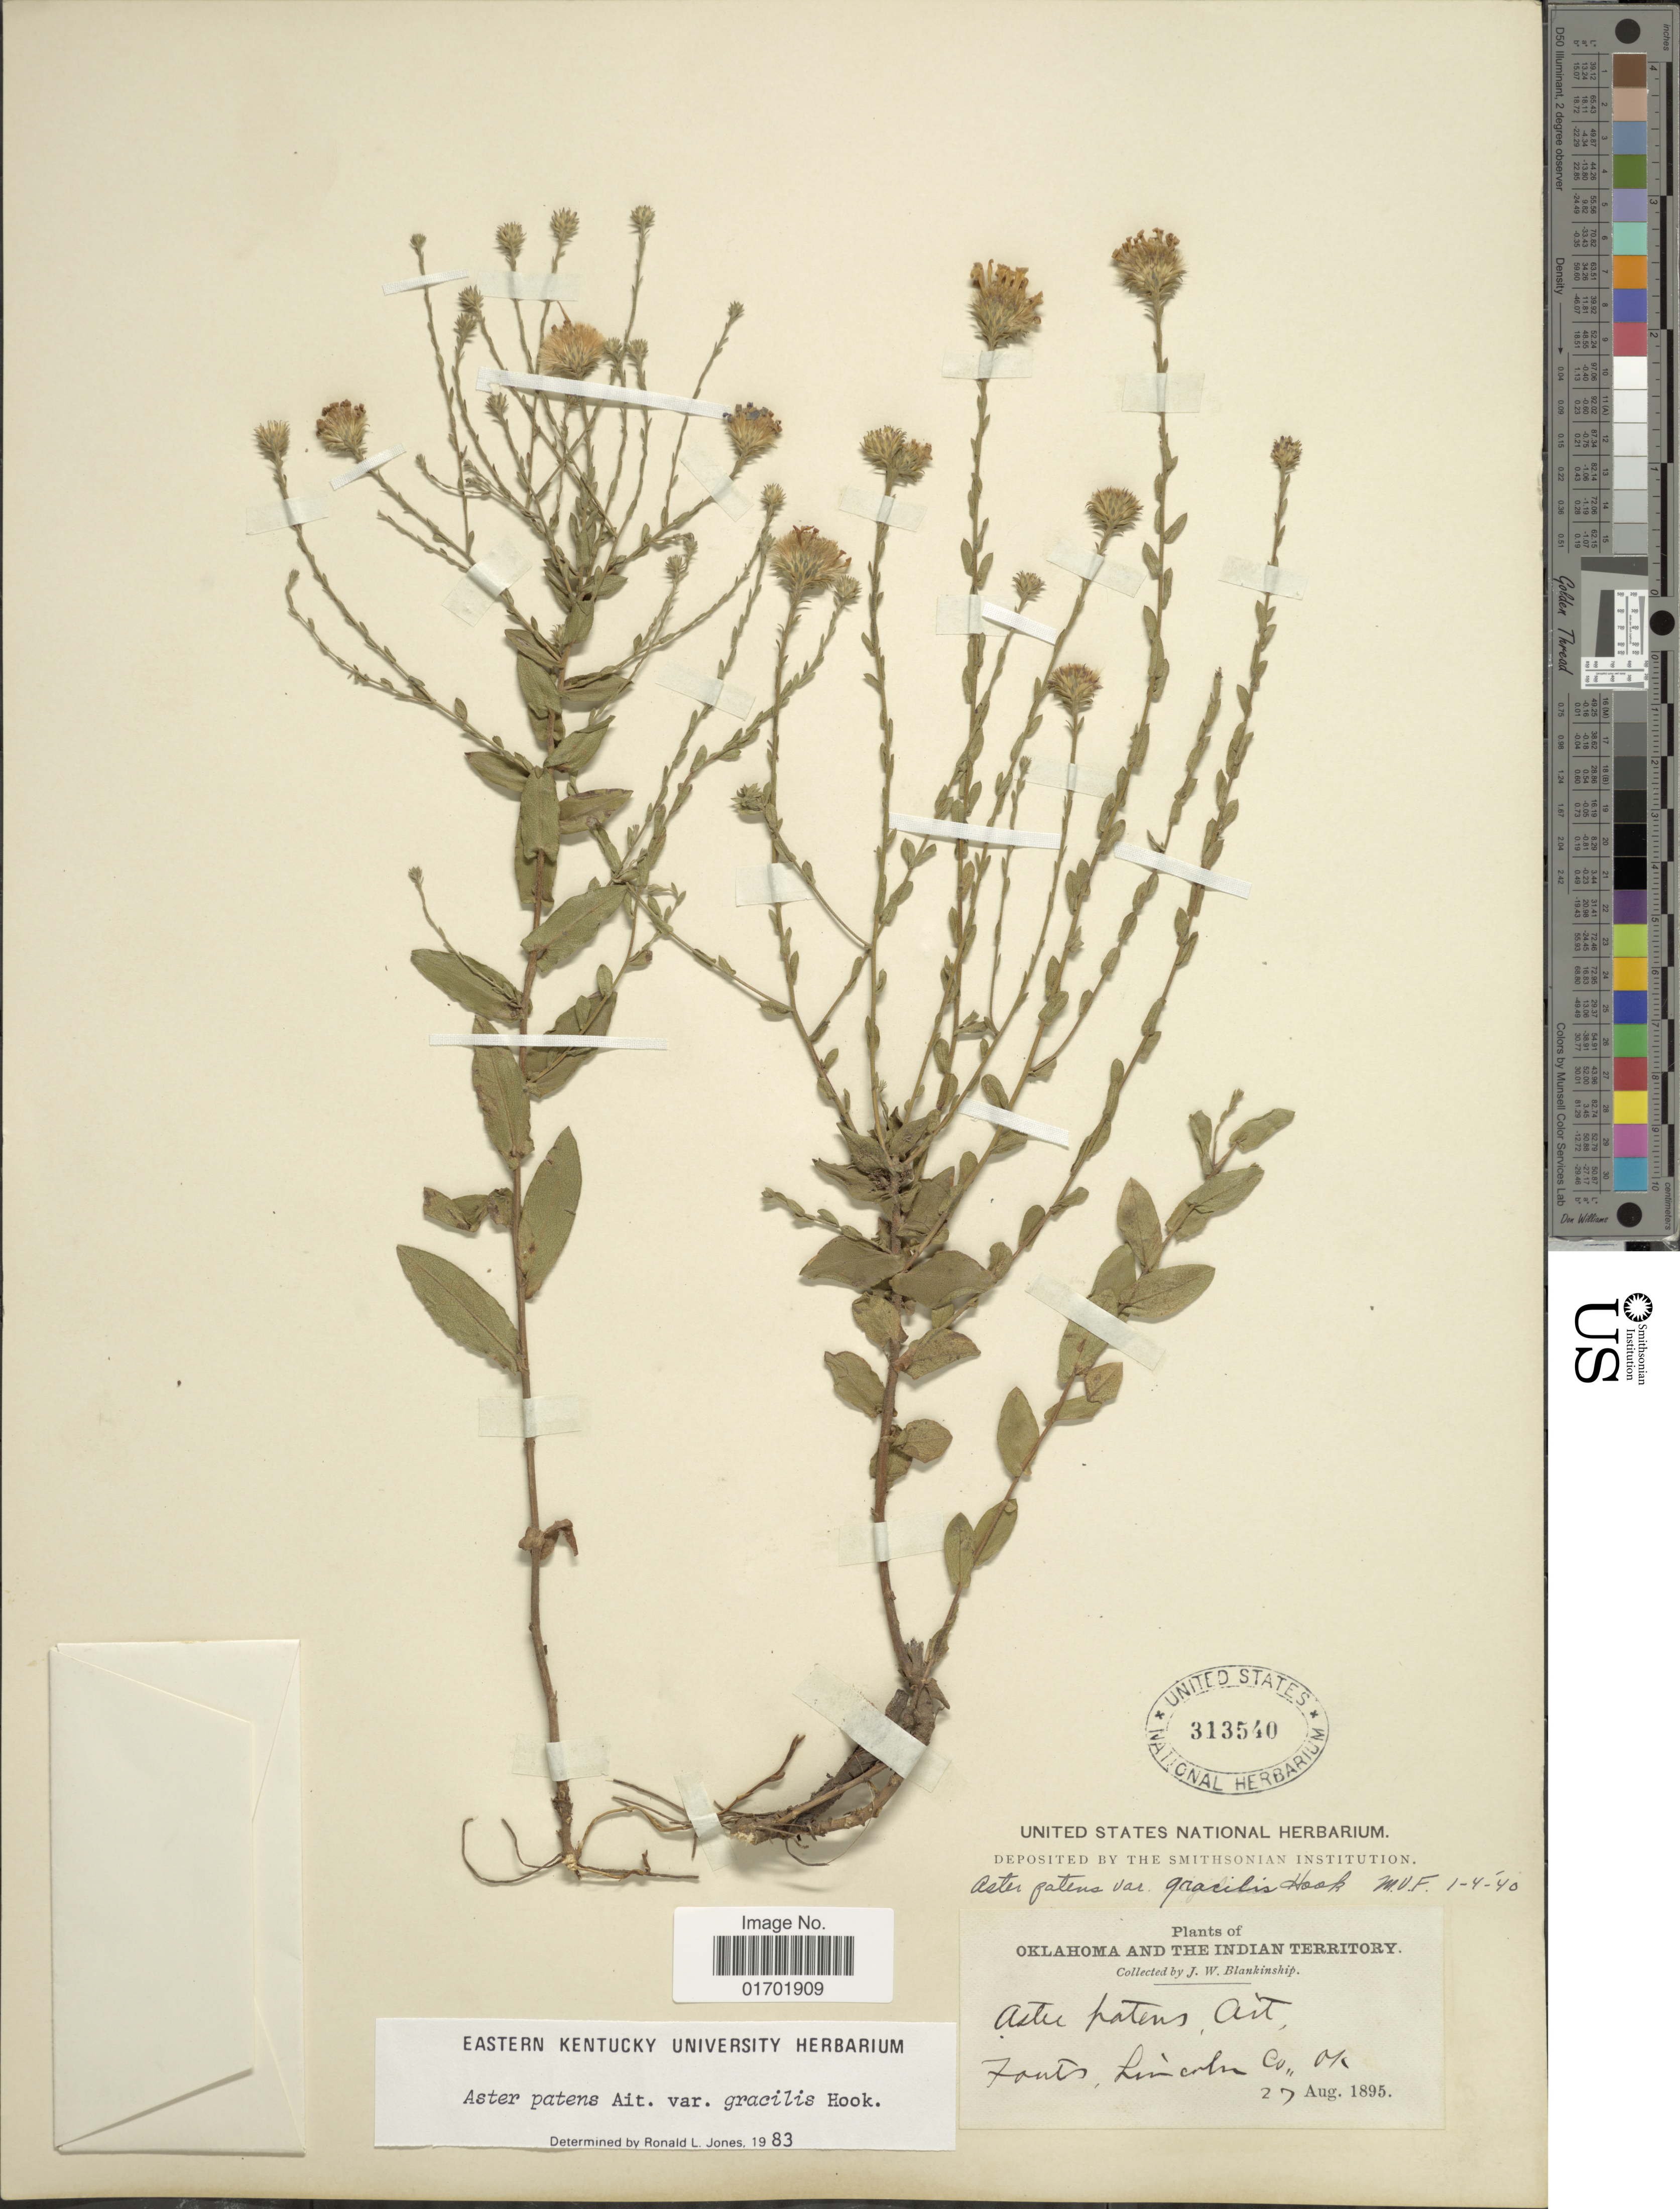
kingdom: Plantae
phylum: Tracheophyta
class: Magnoliopsida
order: Asterales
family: Asteraceae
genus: Symphyotrichum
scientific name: Symphyotrichum patens var. gracile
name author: (Hook.) G.L. Nesom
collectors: J. W. Blankinship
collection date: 1895-08-27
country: United States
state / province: Oklahoma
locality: The Indian Territory, Fouts, Lincoln Co.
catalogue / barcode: US 313540